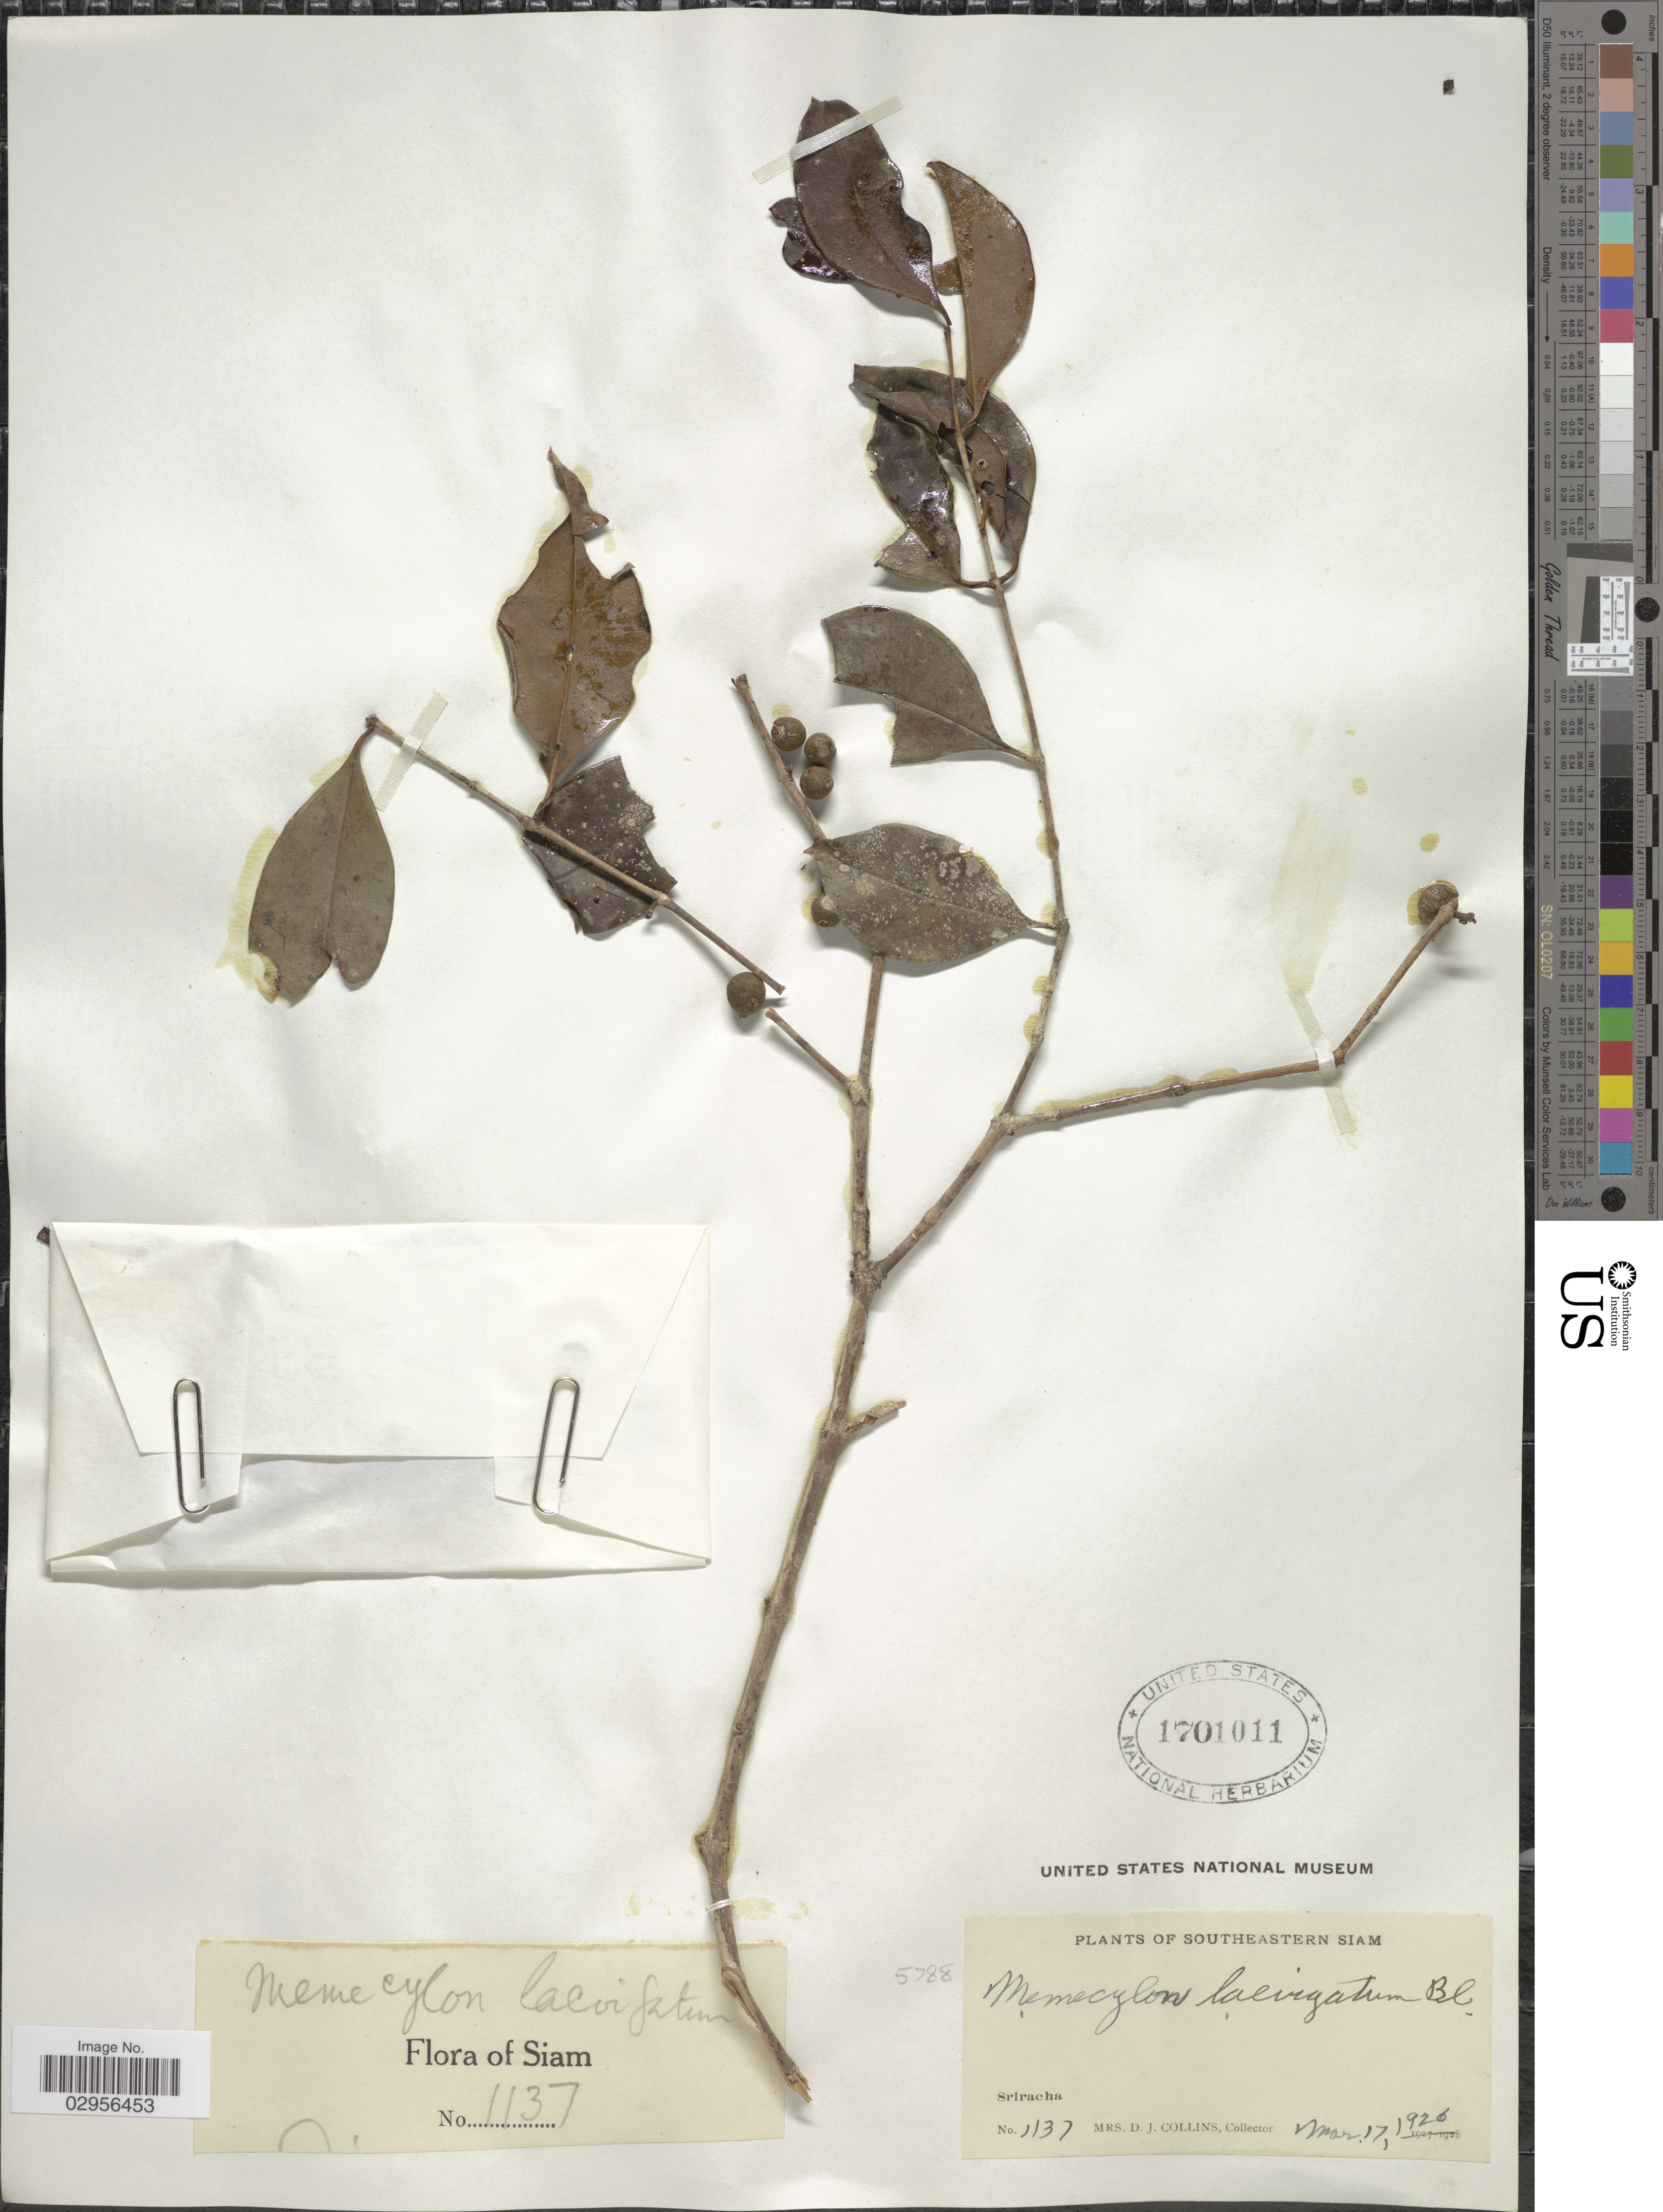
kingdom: Plantae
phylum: Tracheophyta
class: Magnoliopsida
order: Myrtales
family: Melastomataceae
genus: Memecylon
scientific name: Memecylon laevigatum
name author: Blume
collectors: Mrs. D. J. Collins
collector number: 1137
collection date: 1926-03-17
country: Thailand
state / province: Chon Buri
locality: Southeastern Siam, Sriracha.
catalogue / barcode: US 1701077